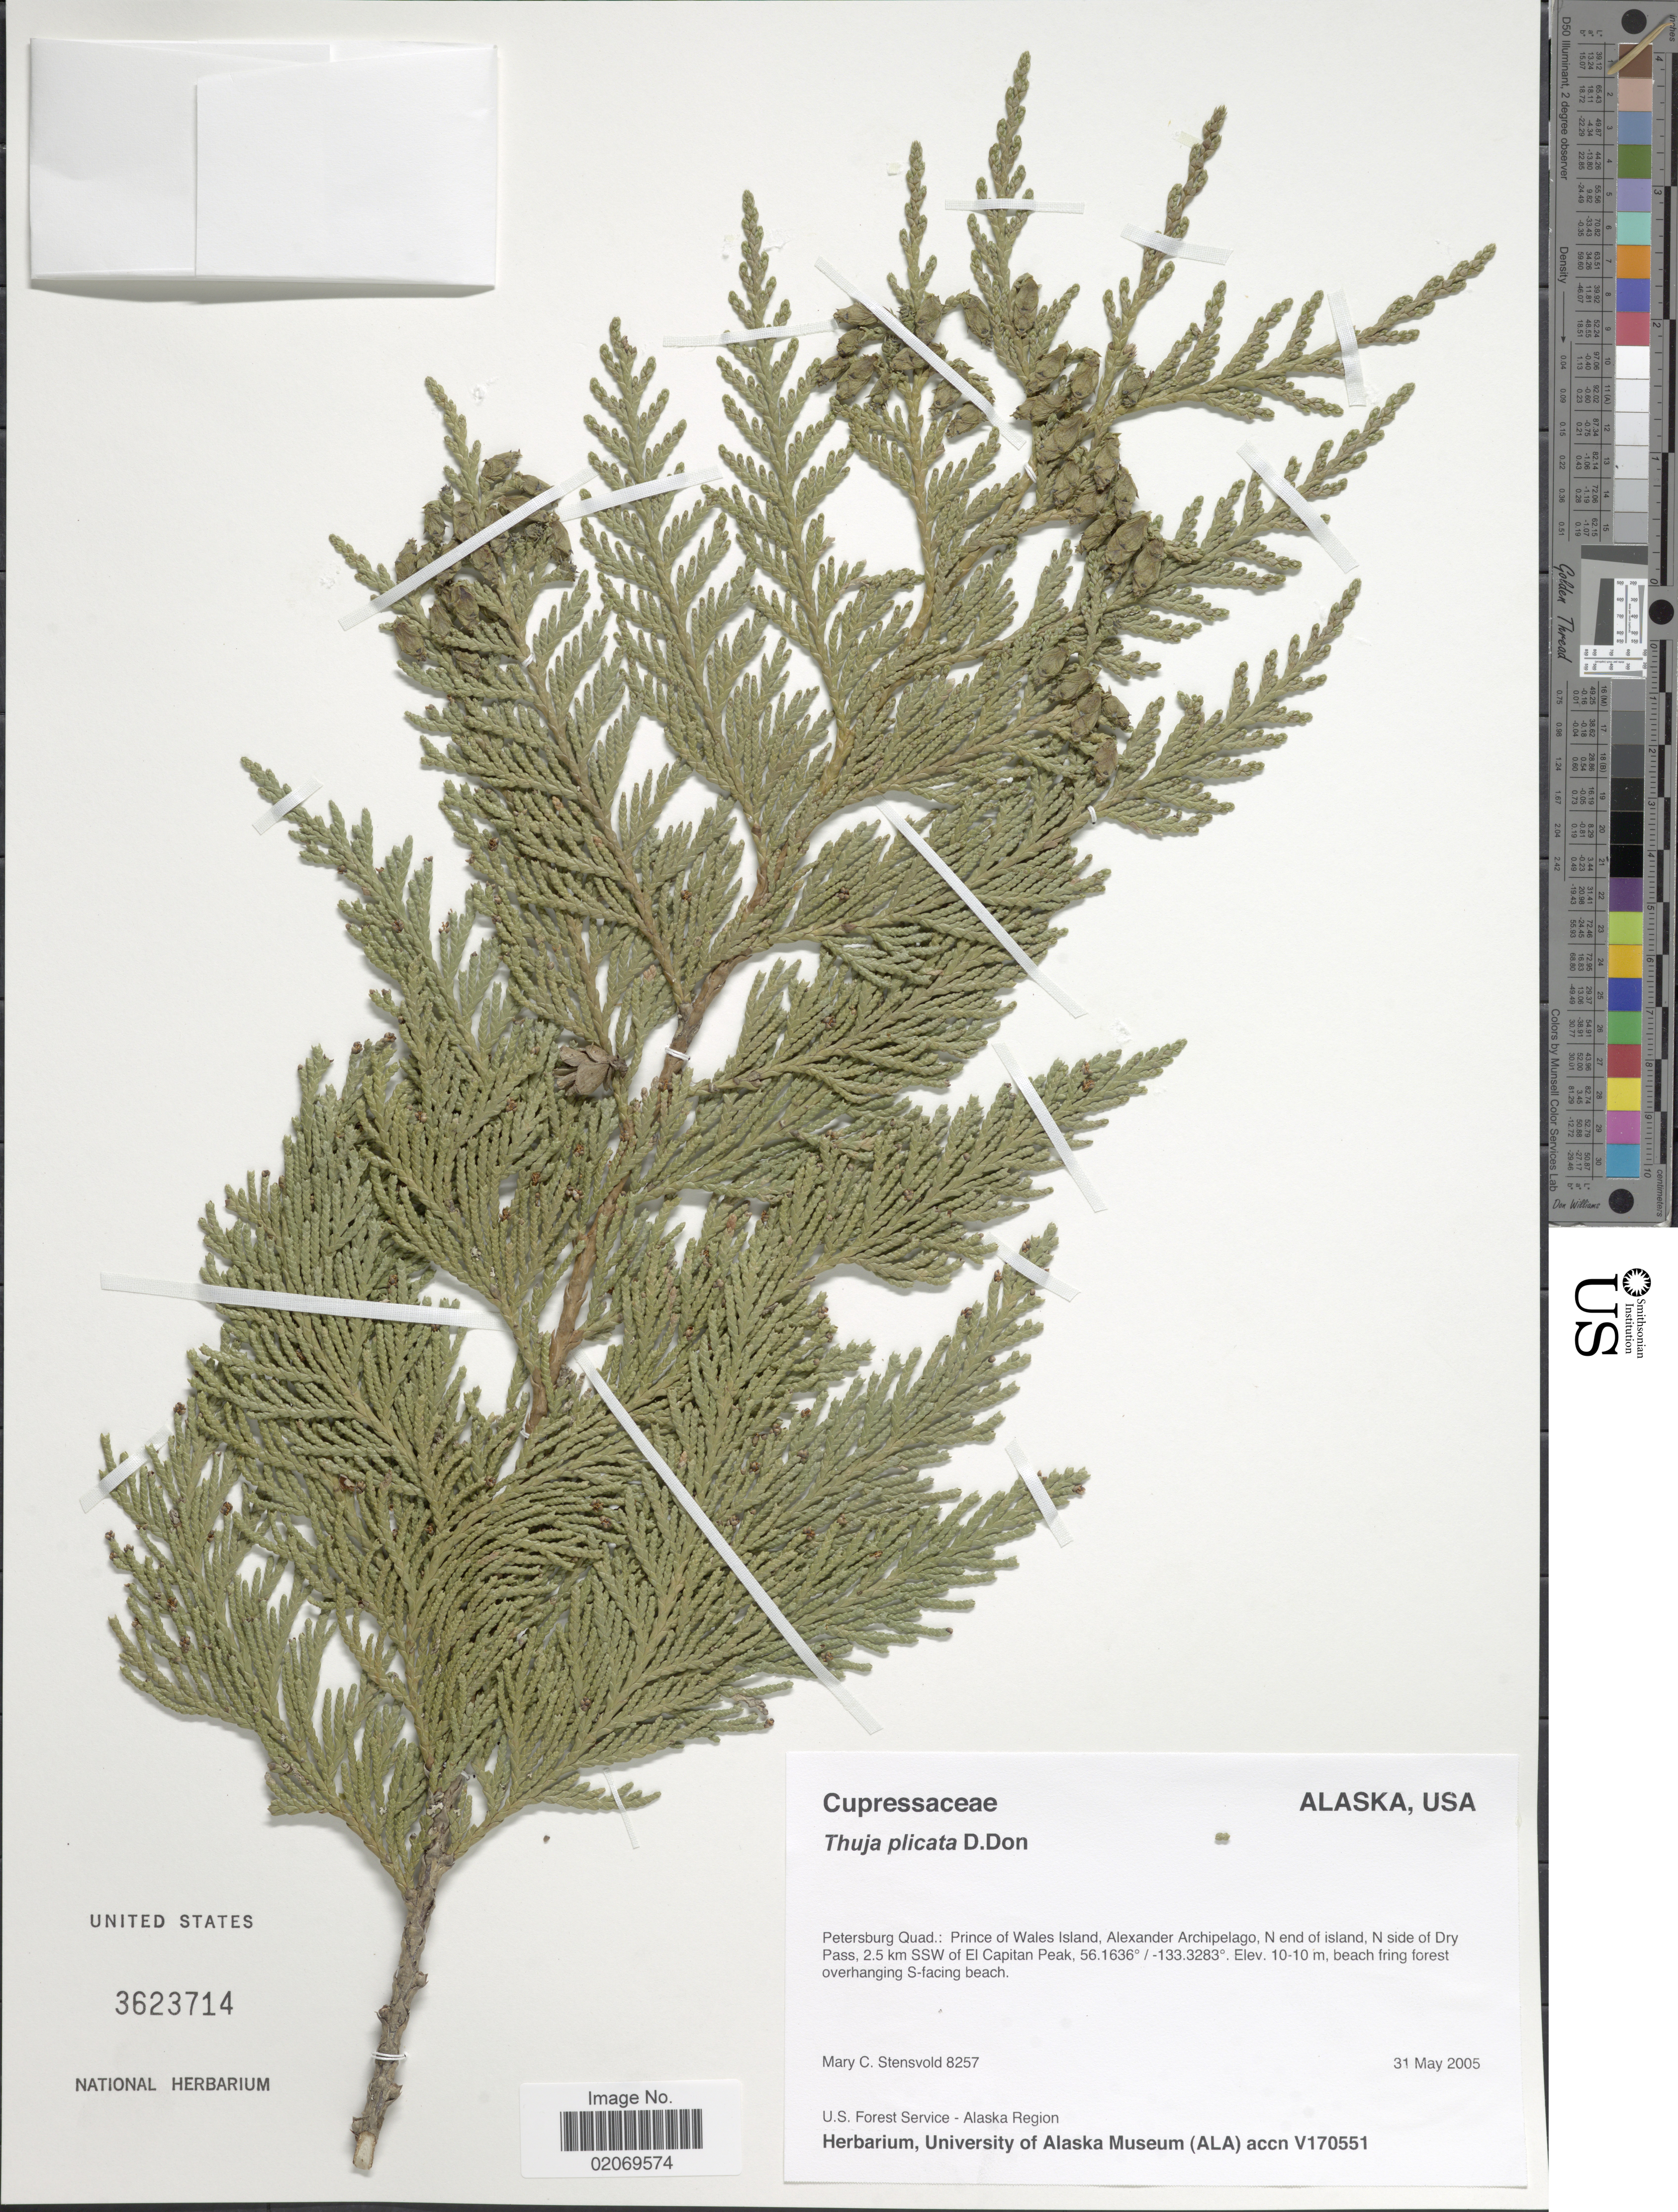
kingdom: Plantae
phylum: Tracheophyta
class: Pinopsida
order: Pinales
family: Cupressaceae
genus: Thuja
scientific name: Thuja plicata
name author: Donn & D. Don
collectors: M. Stensvold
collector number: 8257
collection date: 2005-05-31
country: United States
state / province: Alaska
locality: Petersburg Quad: Prince of Wales Island, Alexander Archipelago, N end of Island, N side of Dry Pass, 2.5 km SSW of El Capitan Peak, beach fring forest overhanging S-facing beach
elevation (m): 10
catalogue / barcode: US 3623714